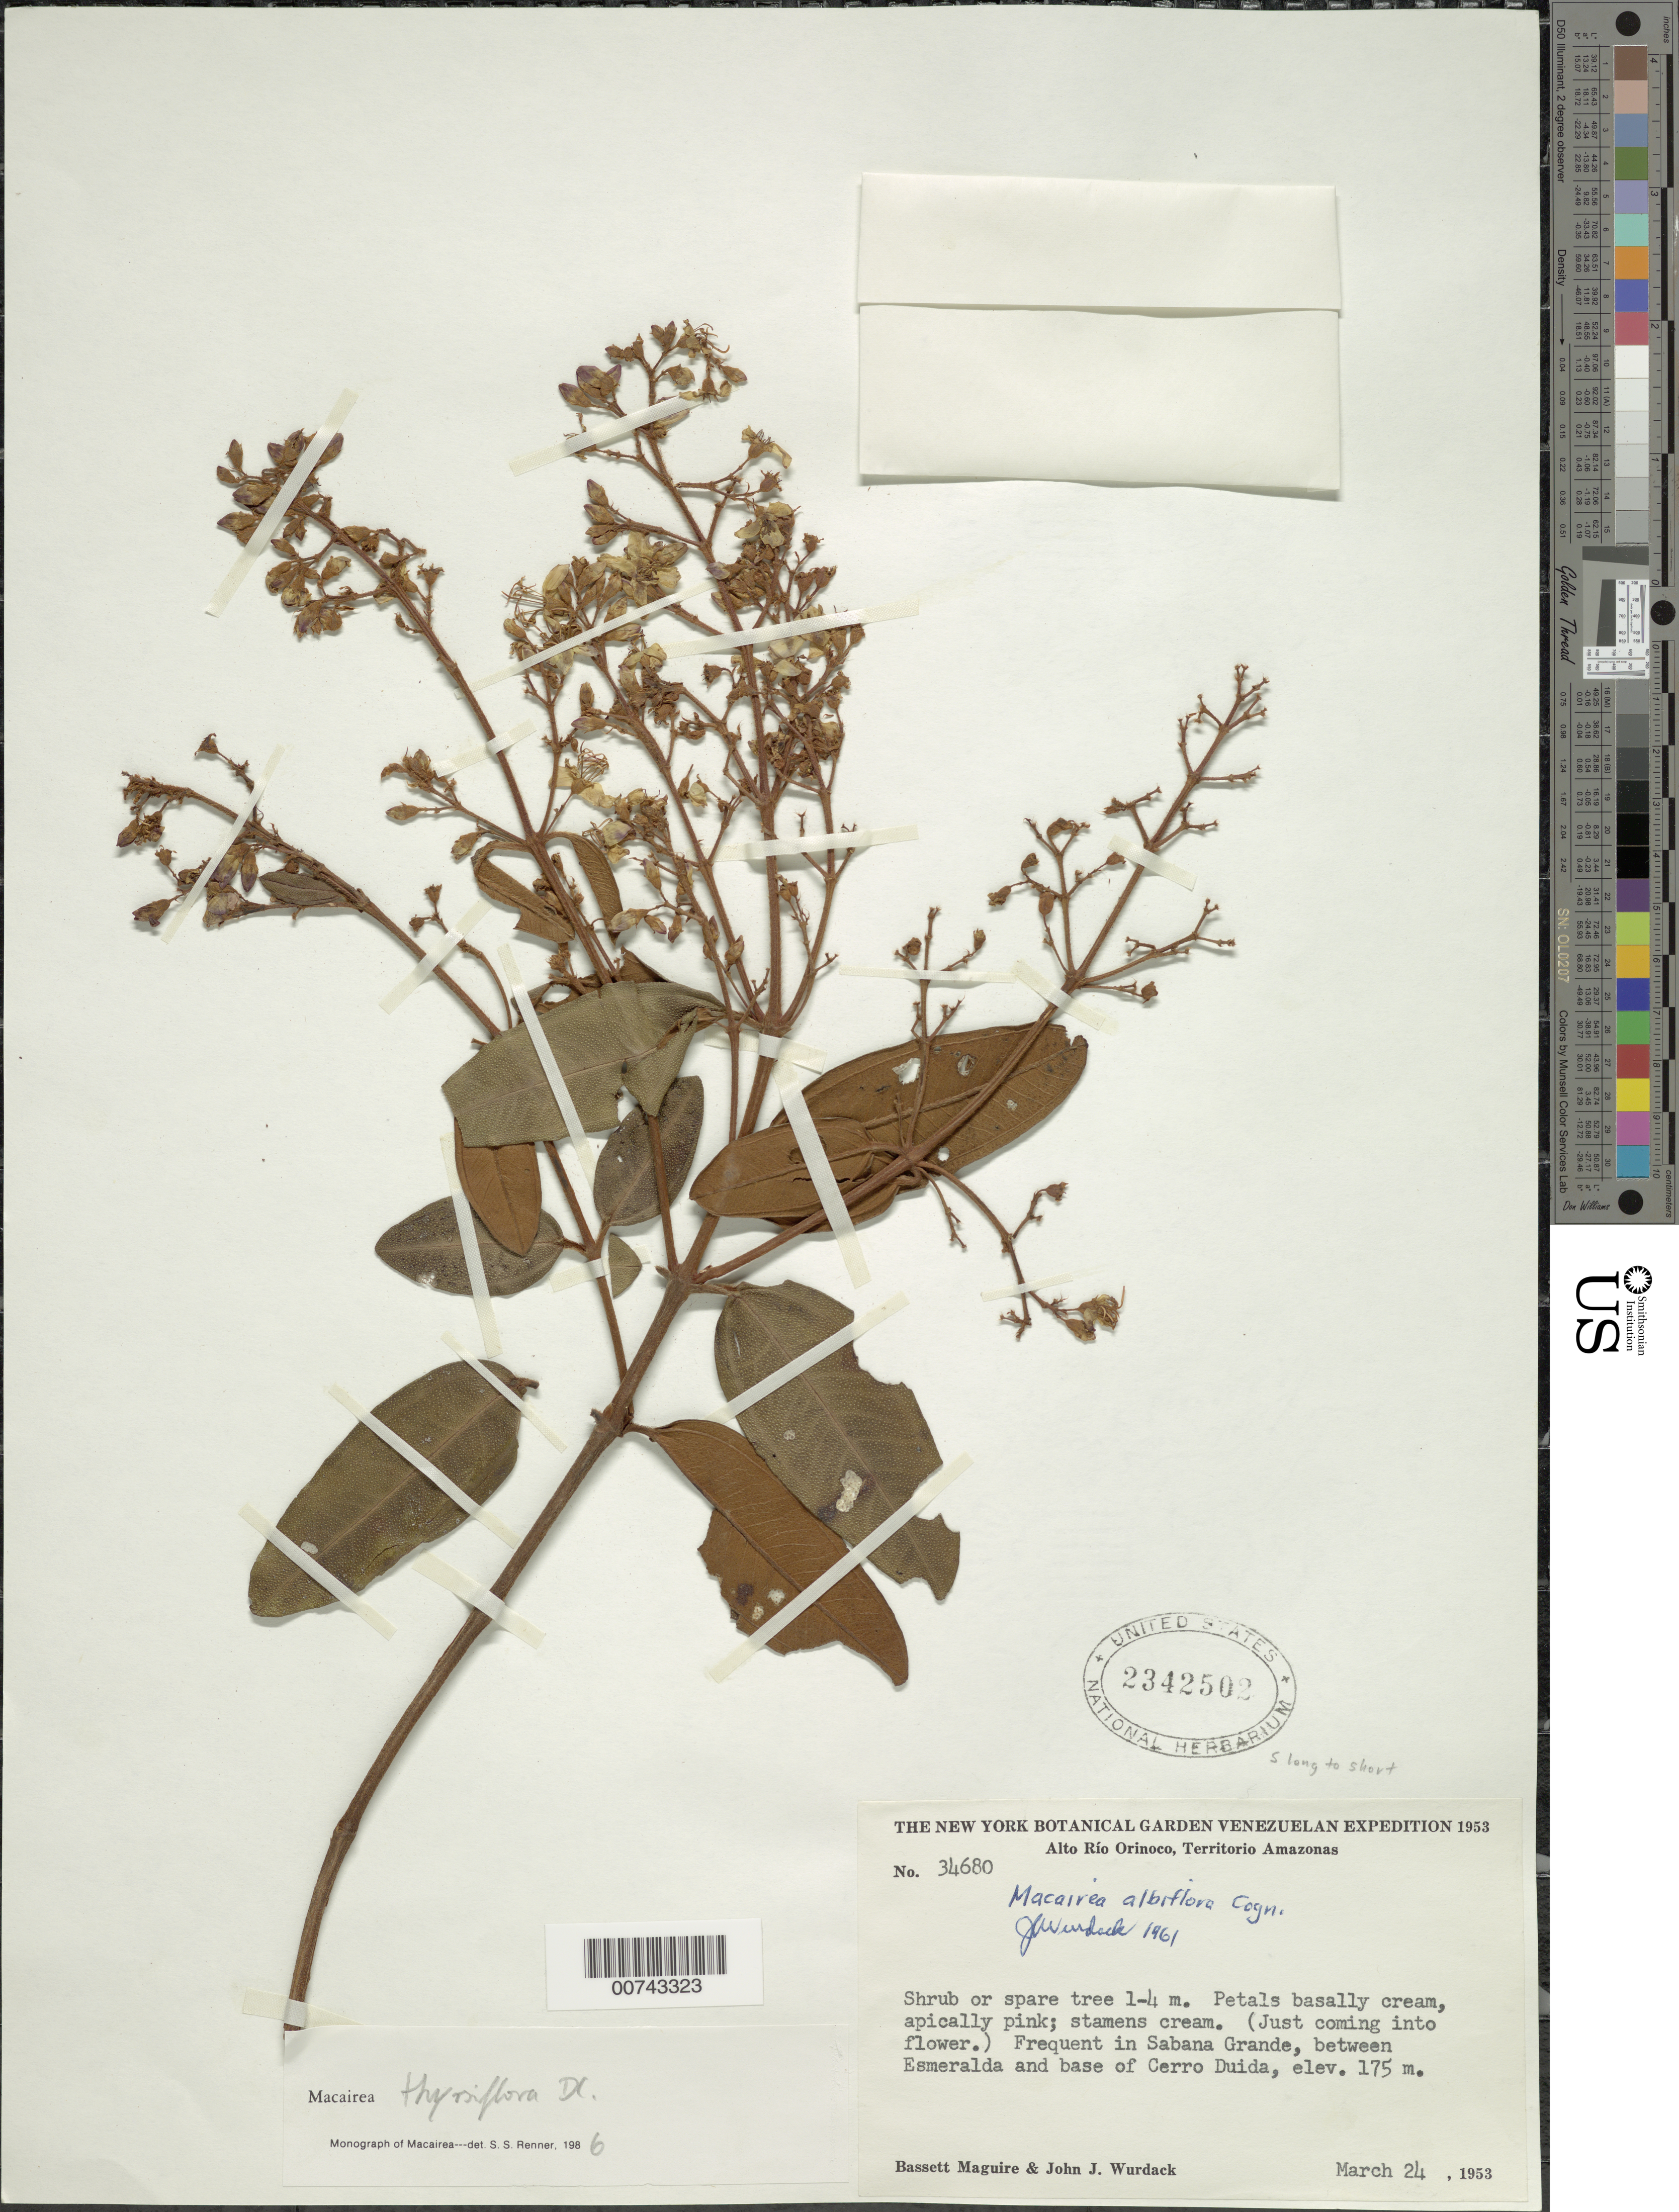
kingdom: Plantae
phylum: Tracheophyta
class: Magnoliopsida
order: Myrtales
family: Melastomataceae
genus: Macairea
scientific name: Macairea thyrsiflora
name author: DC.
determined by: Nunes da Silva, Diego, (RB), Jardim Botanico do Rio de Janeiro - Herbario (BRAZIL)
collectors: B. Maguire & J. J. Wurdack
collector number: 34680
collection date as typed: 24-Mar-53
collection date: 1953-03-24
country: Venezuela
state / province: Amazonas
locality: Alto Río Orinoco, Sabana Grande, betw. Esmeralda & Cerro Duida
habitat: Sabana Grande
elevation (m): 175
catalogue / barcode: US 2342502